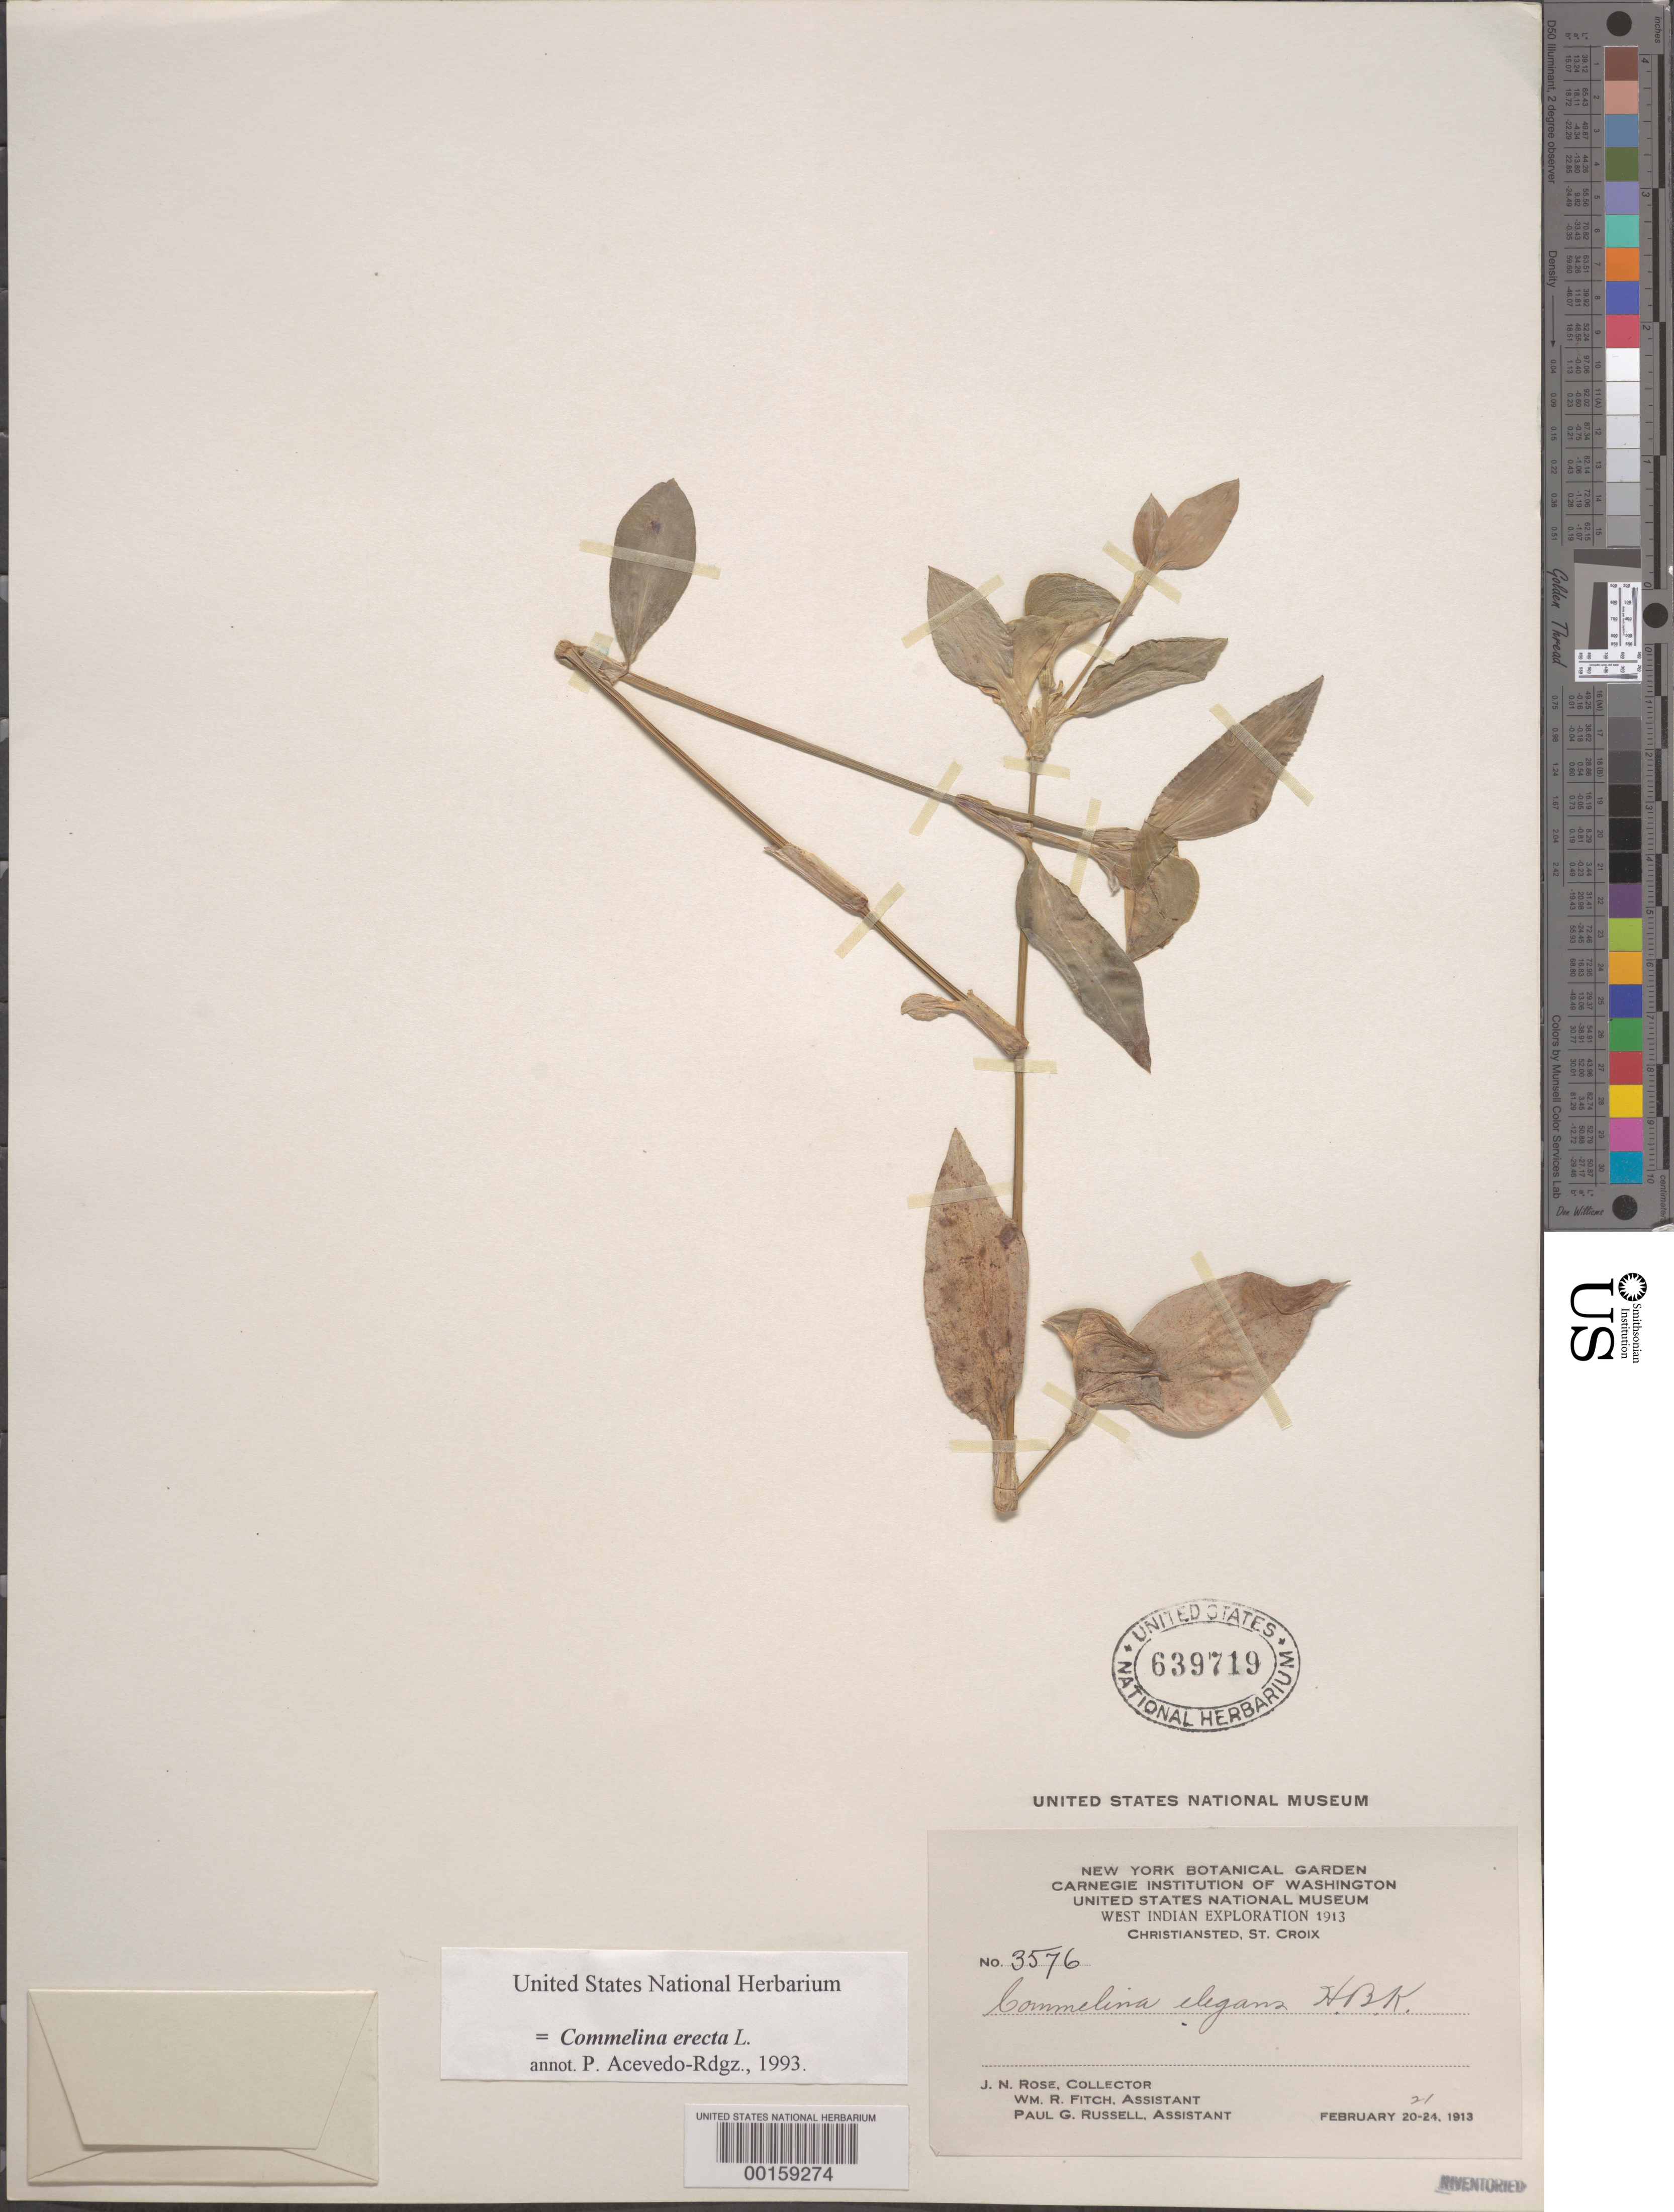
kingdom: Plantae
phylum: Tracheophyta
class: Liliopsida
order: Commelinales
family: Commelinaceae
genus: Commelina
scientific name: Commelina erecta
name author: L.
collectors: J. N. Rose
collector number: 3576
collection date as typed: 21 Feb 1913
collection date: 1913-02-21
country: U.S. Virgin Islands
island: St. Croix Island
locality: Christiansted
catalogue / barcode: US 639719